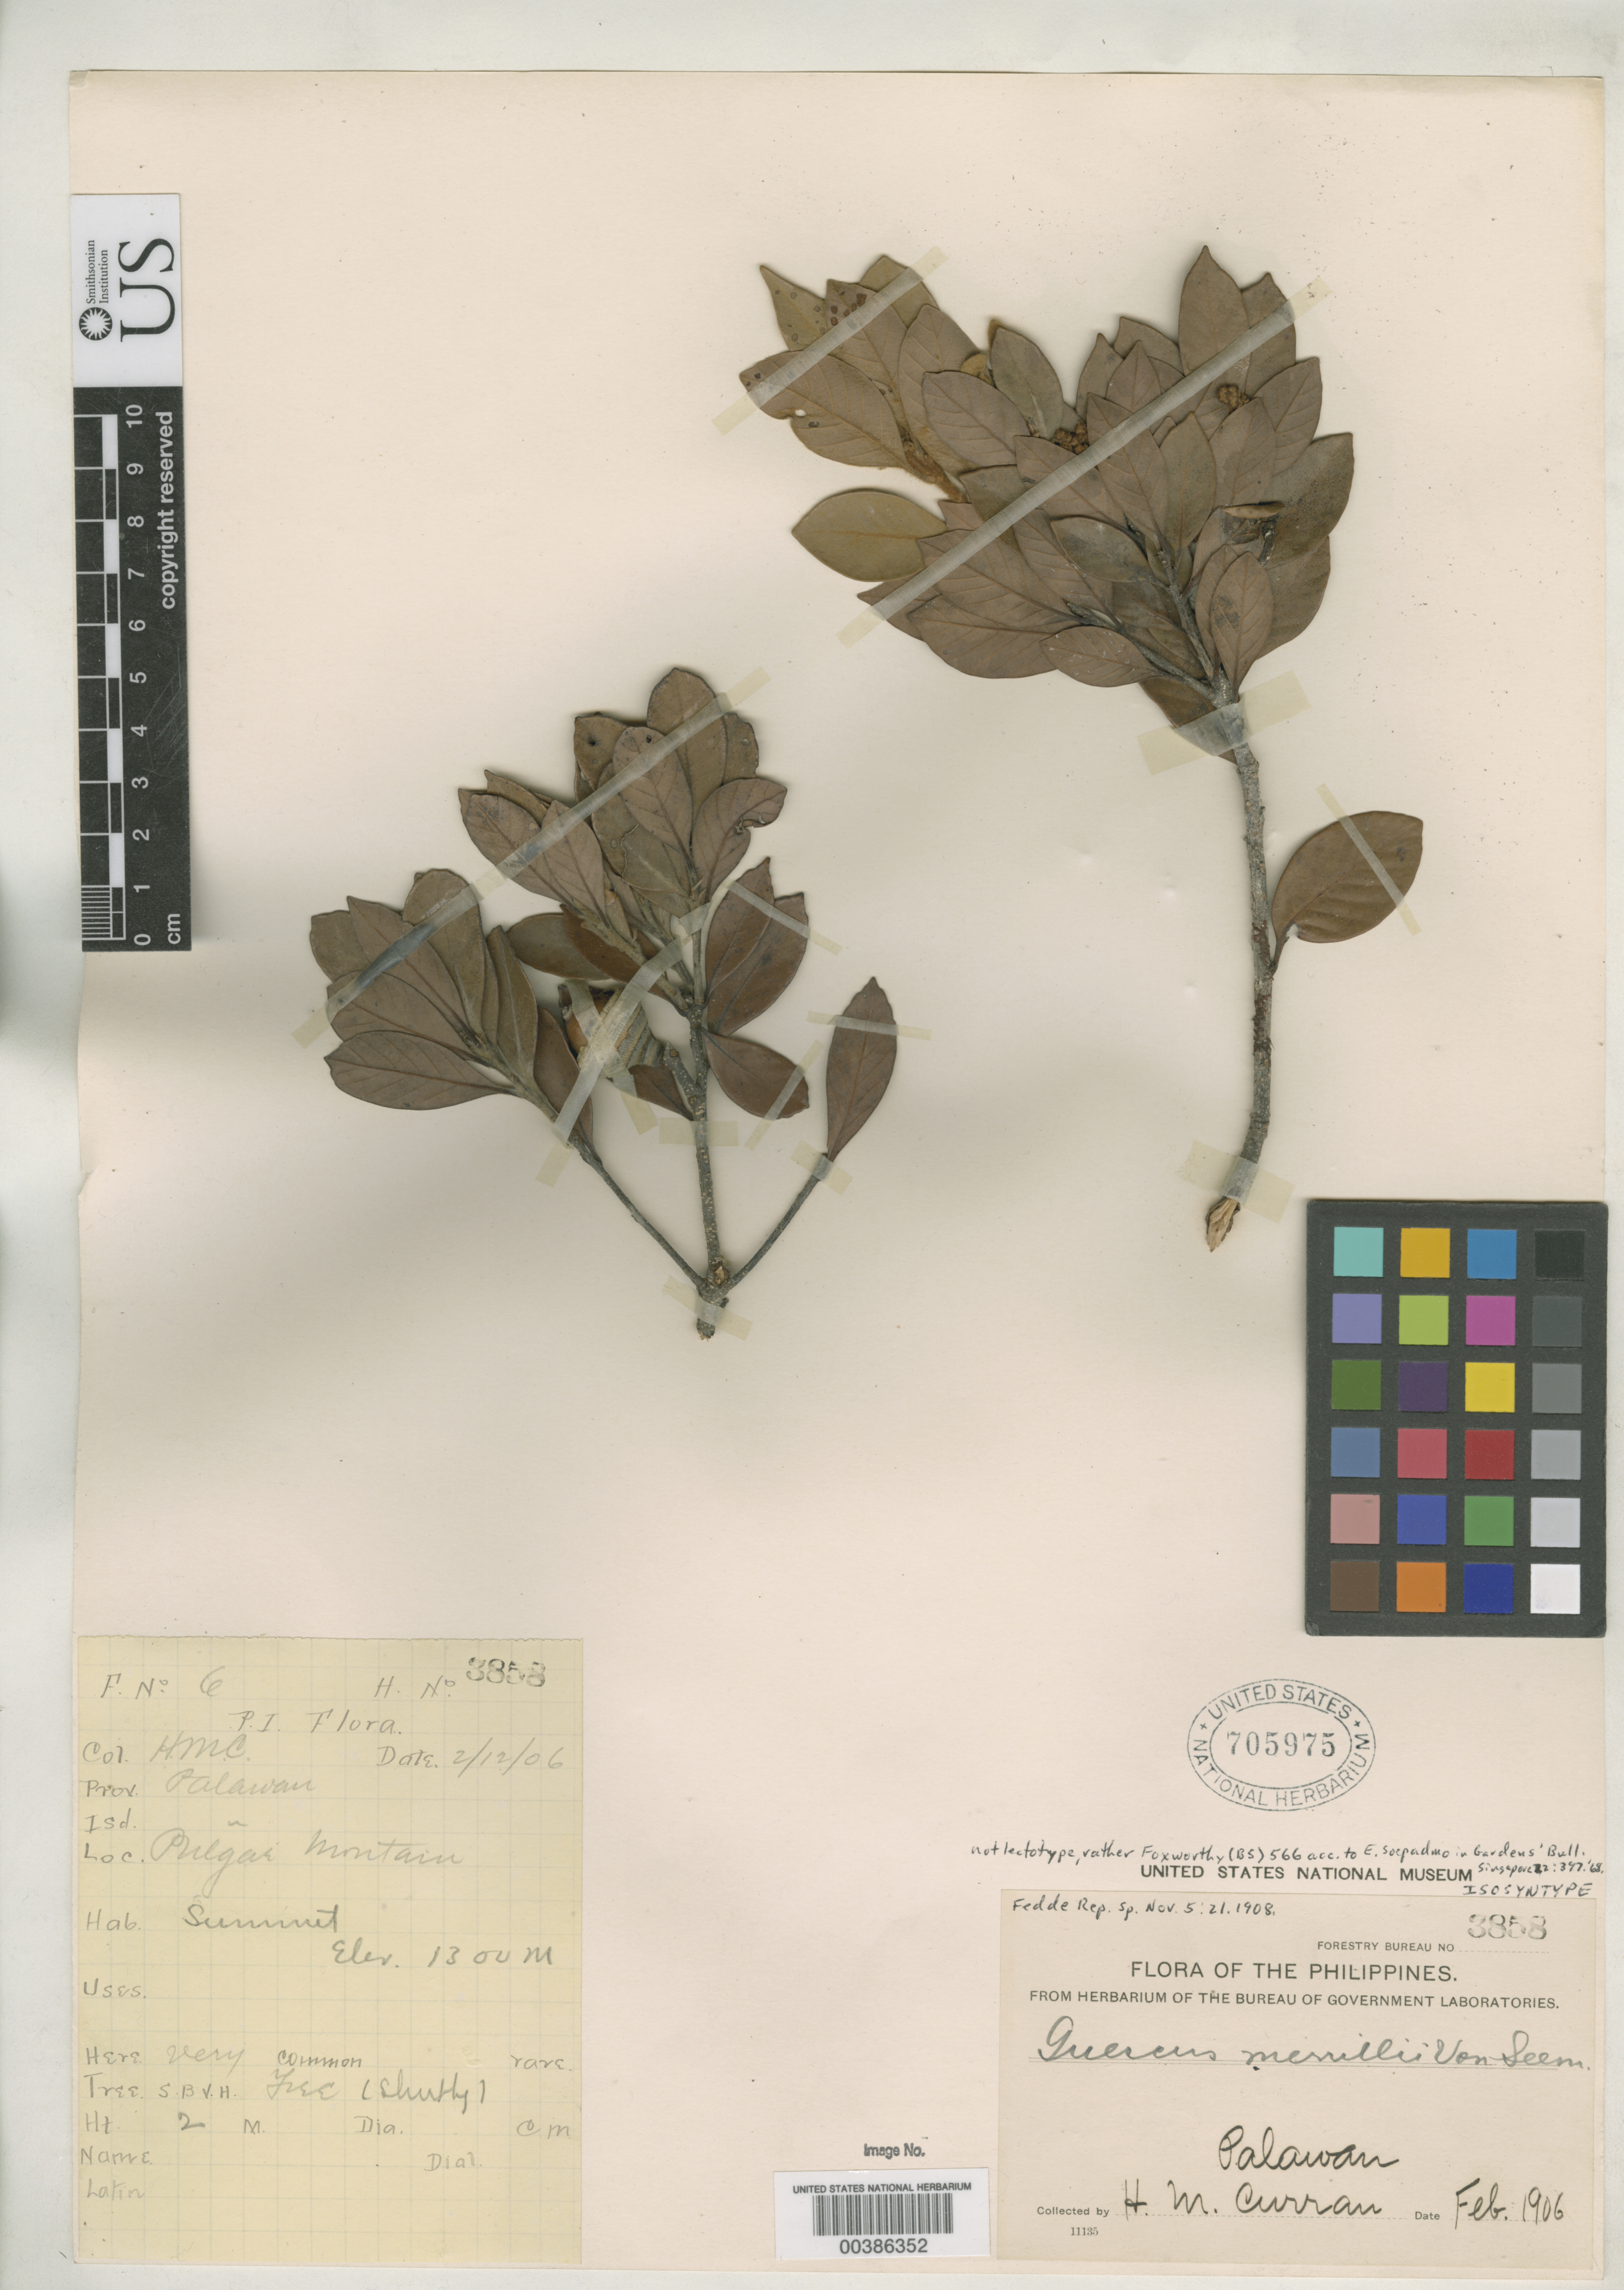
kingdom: Plantae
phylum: Tracheophyta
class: Magnoliopsida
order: Fagales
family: Fagaceae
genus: Quercus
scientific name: Quercus merrillii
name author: Seemen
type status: Isosyntype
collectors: H. M. Curran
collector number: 3858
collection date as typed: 12 Feb 1906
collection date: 1906-02-12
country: Philippines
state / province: Mimaropa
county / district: Palawan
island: Palawan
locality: Summit of Pulgar Mountain.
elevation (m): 1300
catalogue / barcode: US 705975